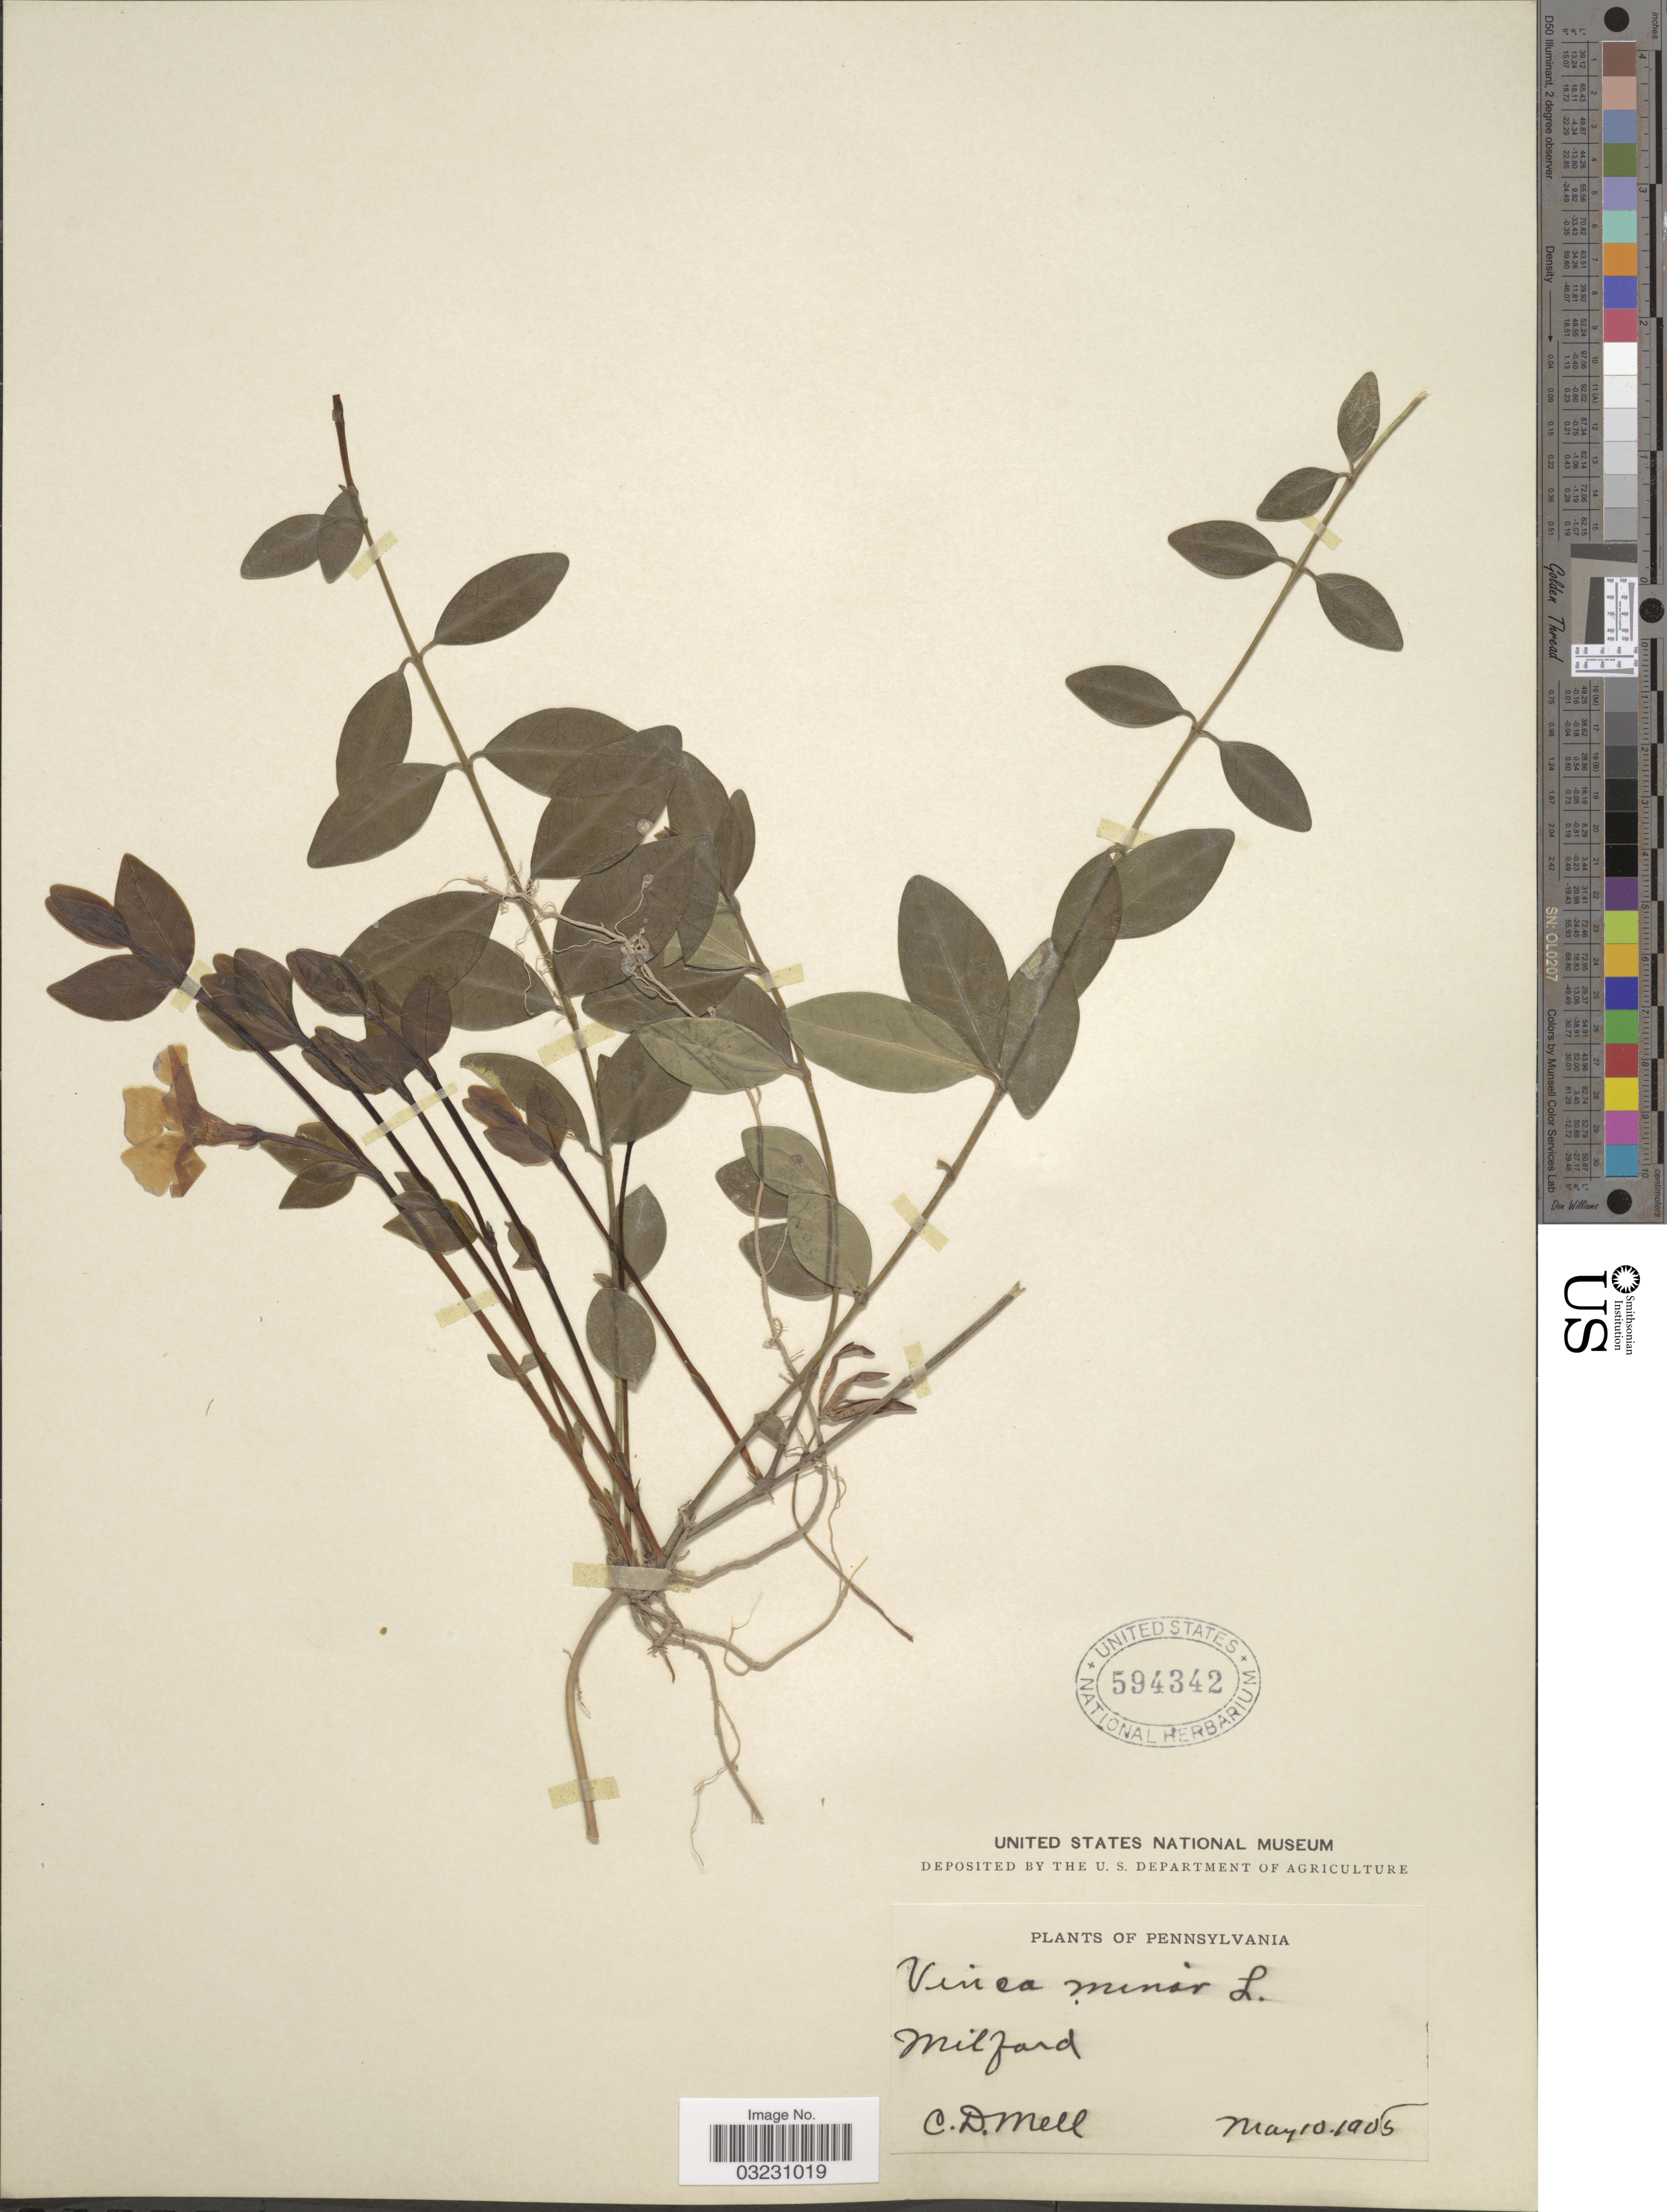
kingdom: Plantae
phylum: Tracheophyta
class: Magnoliopsida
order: Gentianales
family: Apocynaceae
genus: Vinca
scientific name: Vinca minor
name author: L.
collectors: C. D. Mell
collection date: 1905-05-10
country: United States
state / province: Pennsylvania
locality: Milford.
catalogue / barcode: US 594342